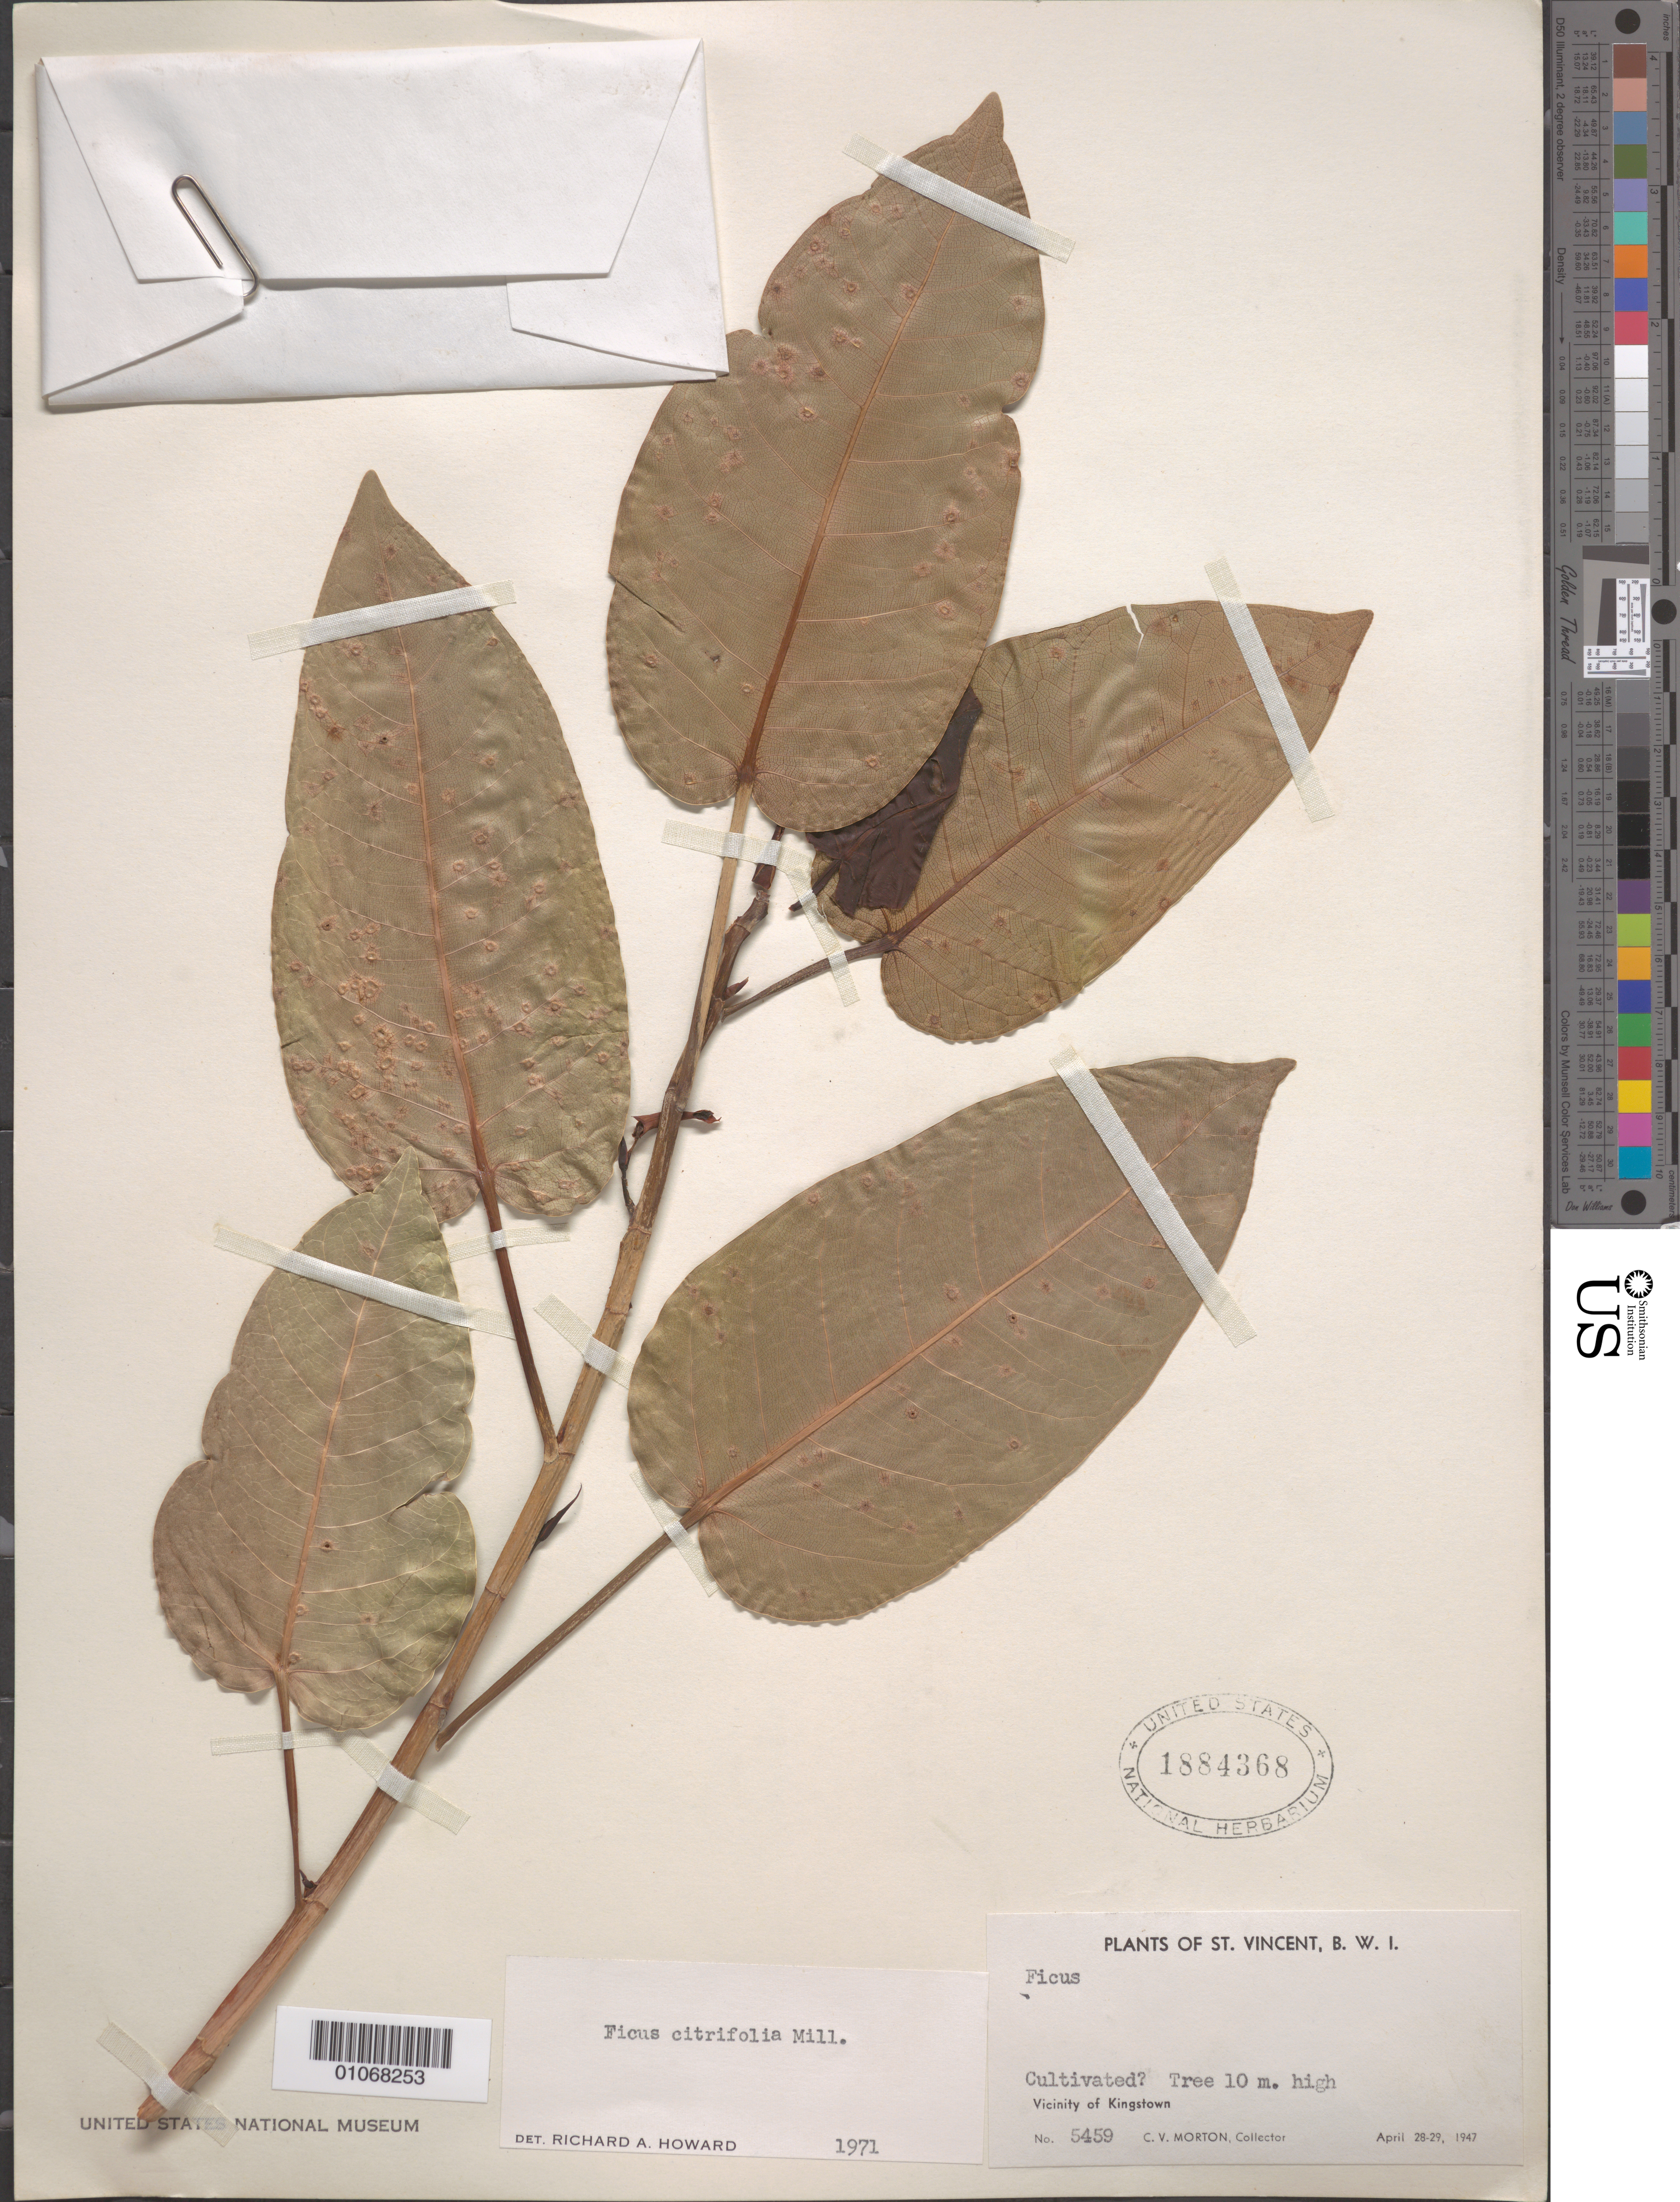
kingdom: Plantae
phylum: Tracheophyta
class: Magnoliopsida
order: Rosales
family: Moraceae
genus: Ficus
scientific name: Ficus citrifolia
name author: Mill.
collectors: C. V. Morton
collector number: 5459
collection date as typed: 28 Apr 1947 to 29 Apr 1947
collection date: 1947-04-28/1947-04-29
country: St. Vincent - Grenadines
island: St. Vincent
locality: Vicinity of Kingstown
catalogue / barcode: US 1884368